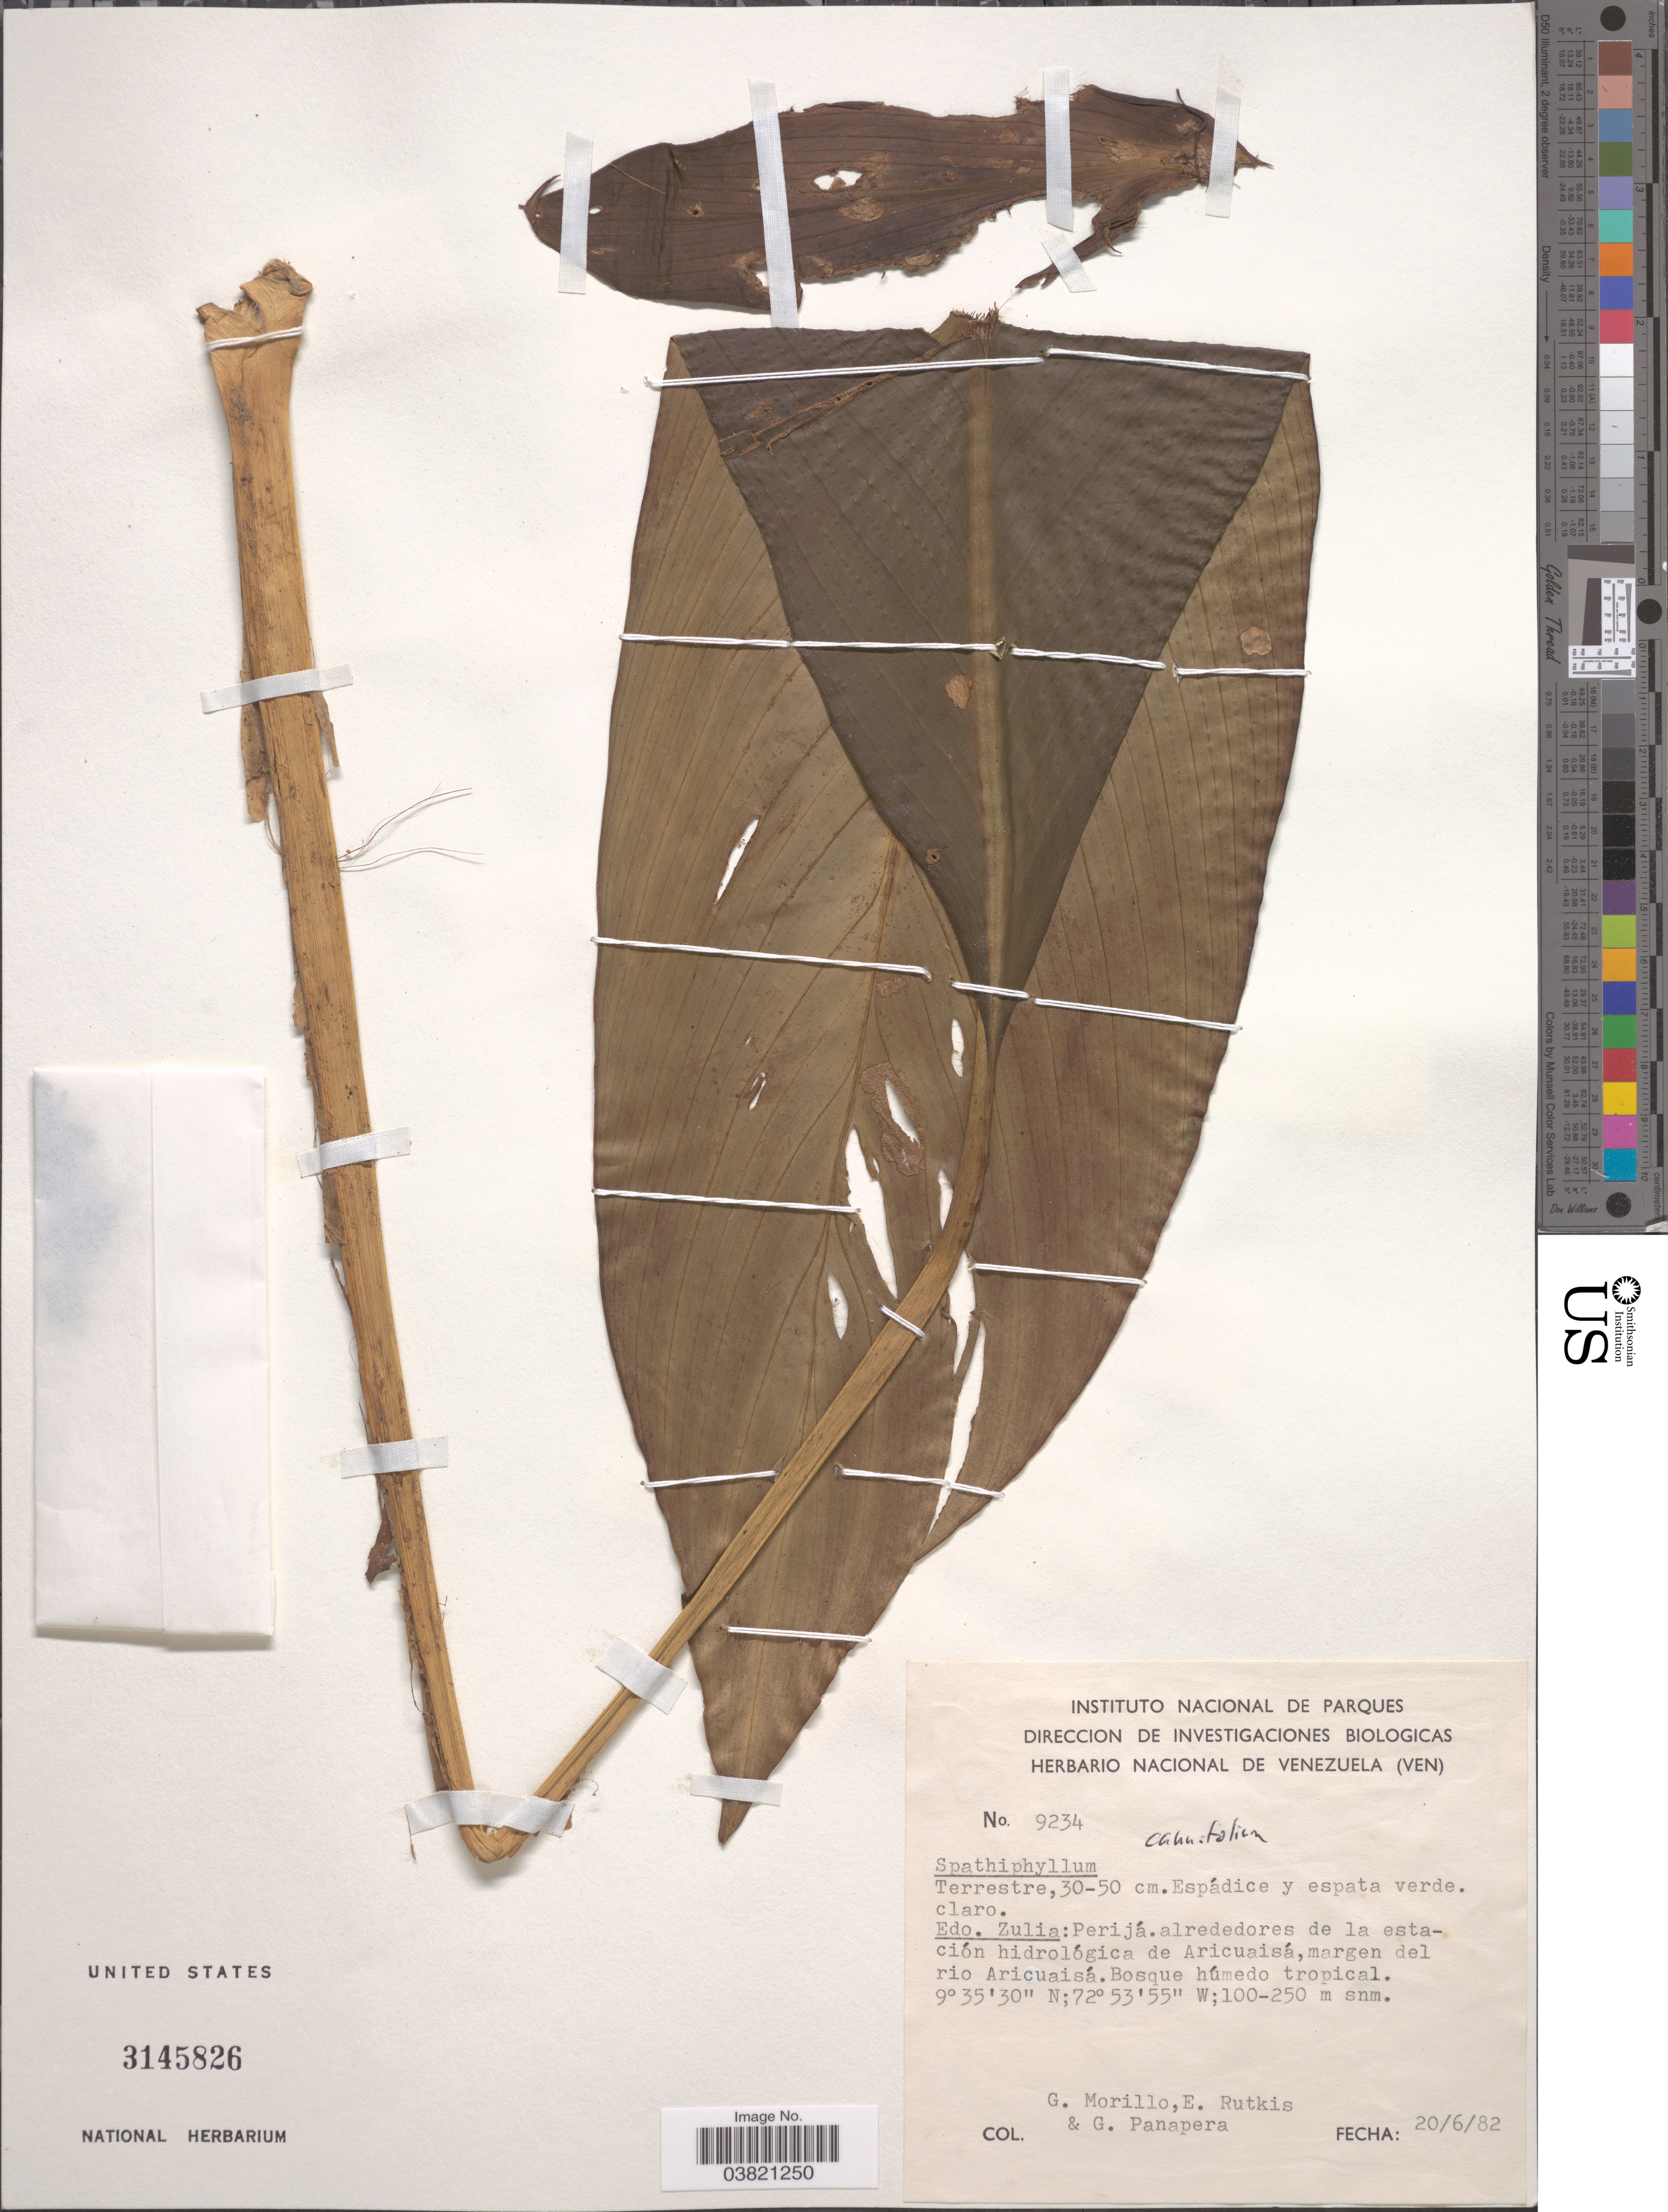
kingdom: Plantae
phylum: Tracheophyta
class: Liliopsida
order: Alismatales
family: Araceae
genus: Spathiphyllum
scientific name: Spathiphyllum cannifolium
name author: (Dryand. ex Sims) Schott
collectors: G. Morillo, E. Rutkis & G. Panapera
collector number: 9234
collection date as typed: Transcribed d/m/y: 20/6/82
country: Venezuela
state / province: Zulia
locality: Edo. Zulia: Perijá. Alrededores de la estación hidrológica de Aricuaisá, margen del rio Aricuaisá.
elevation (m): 100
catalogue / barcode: US 3145826